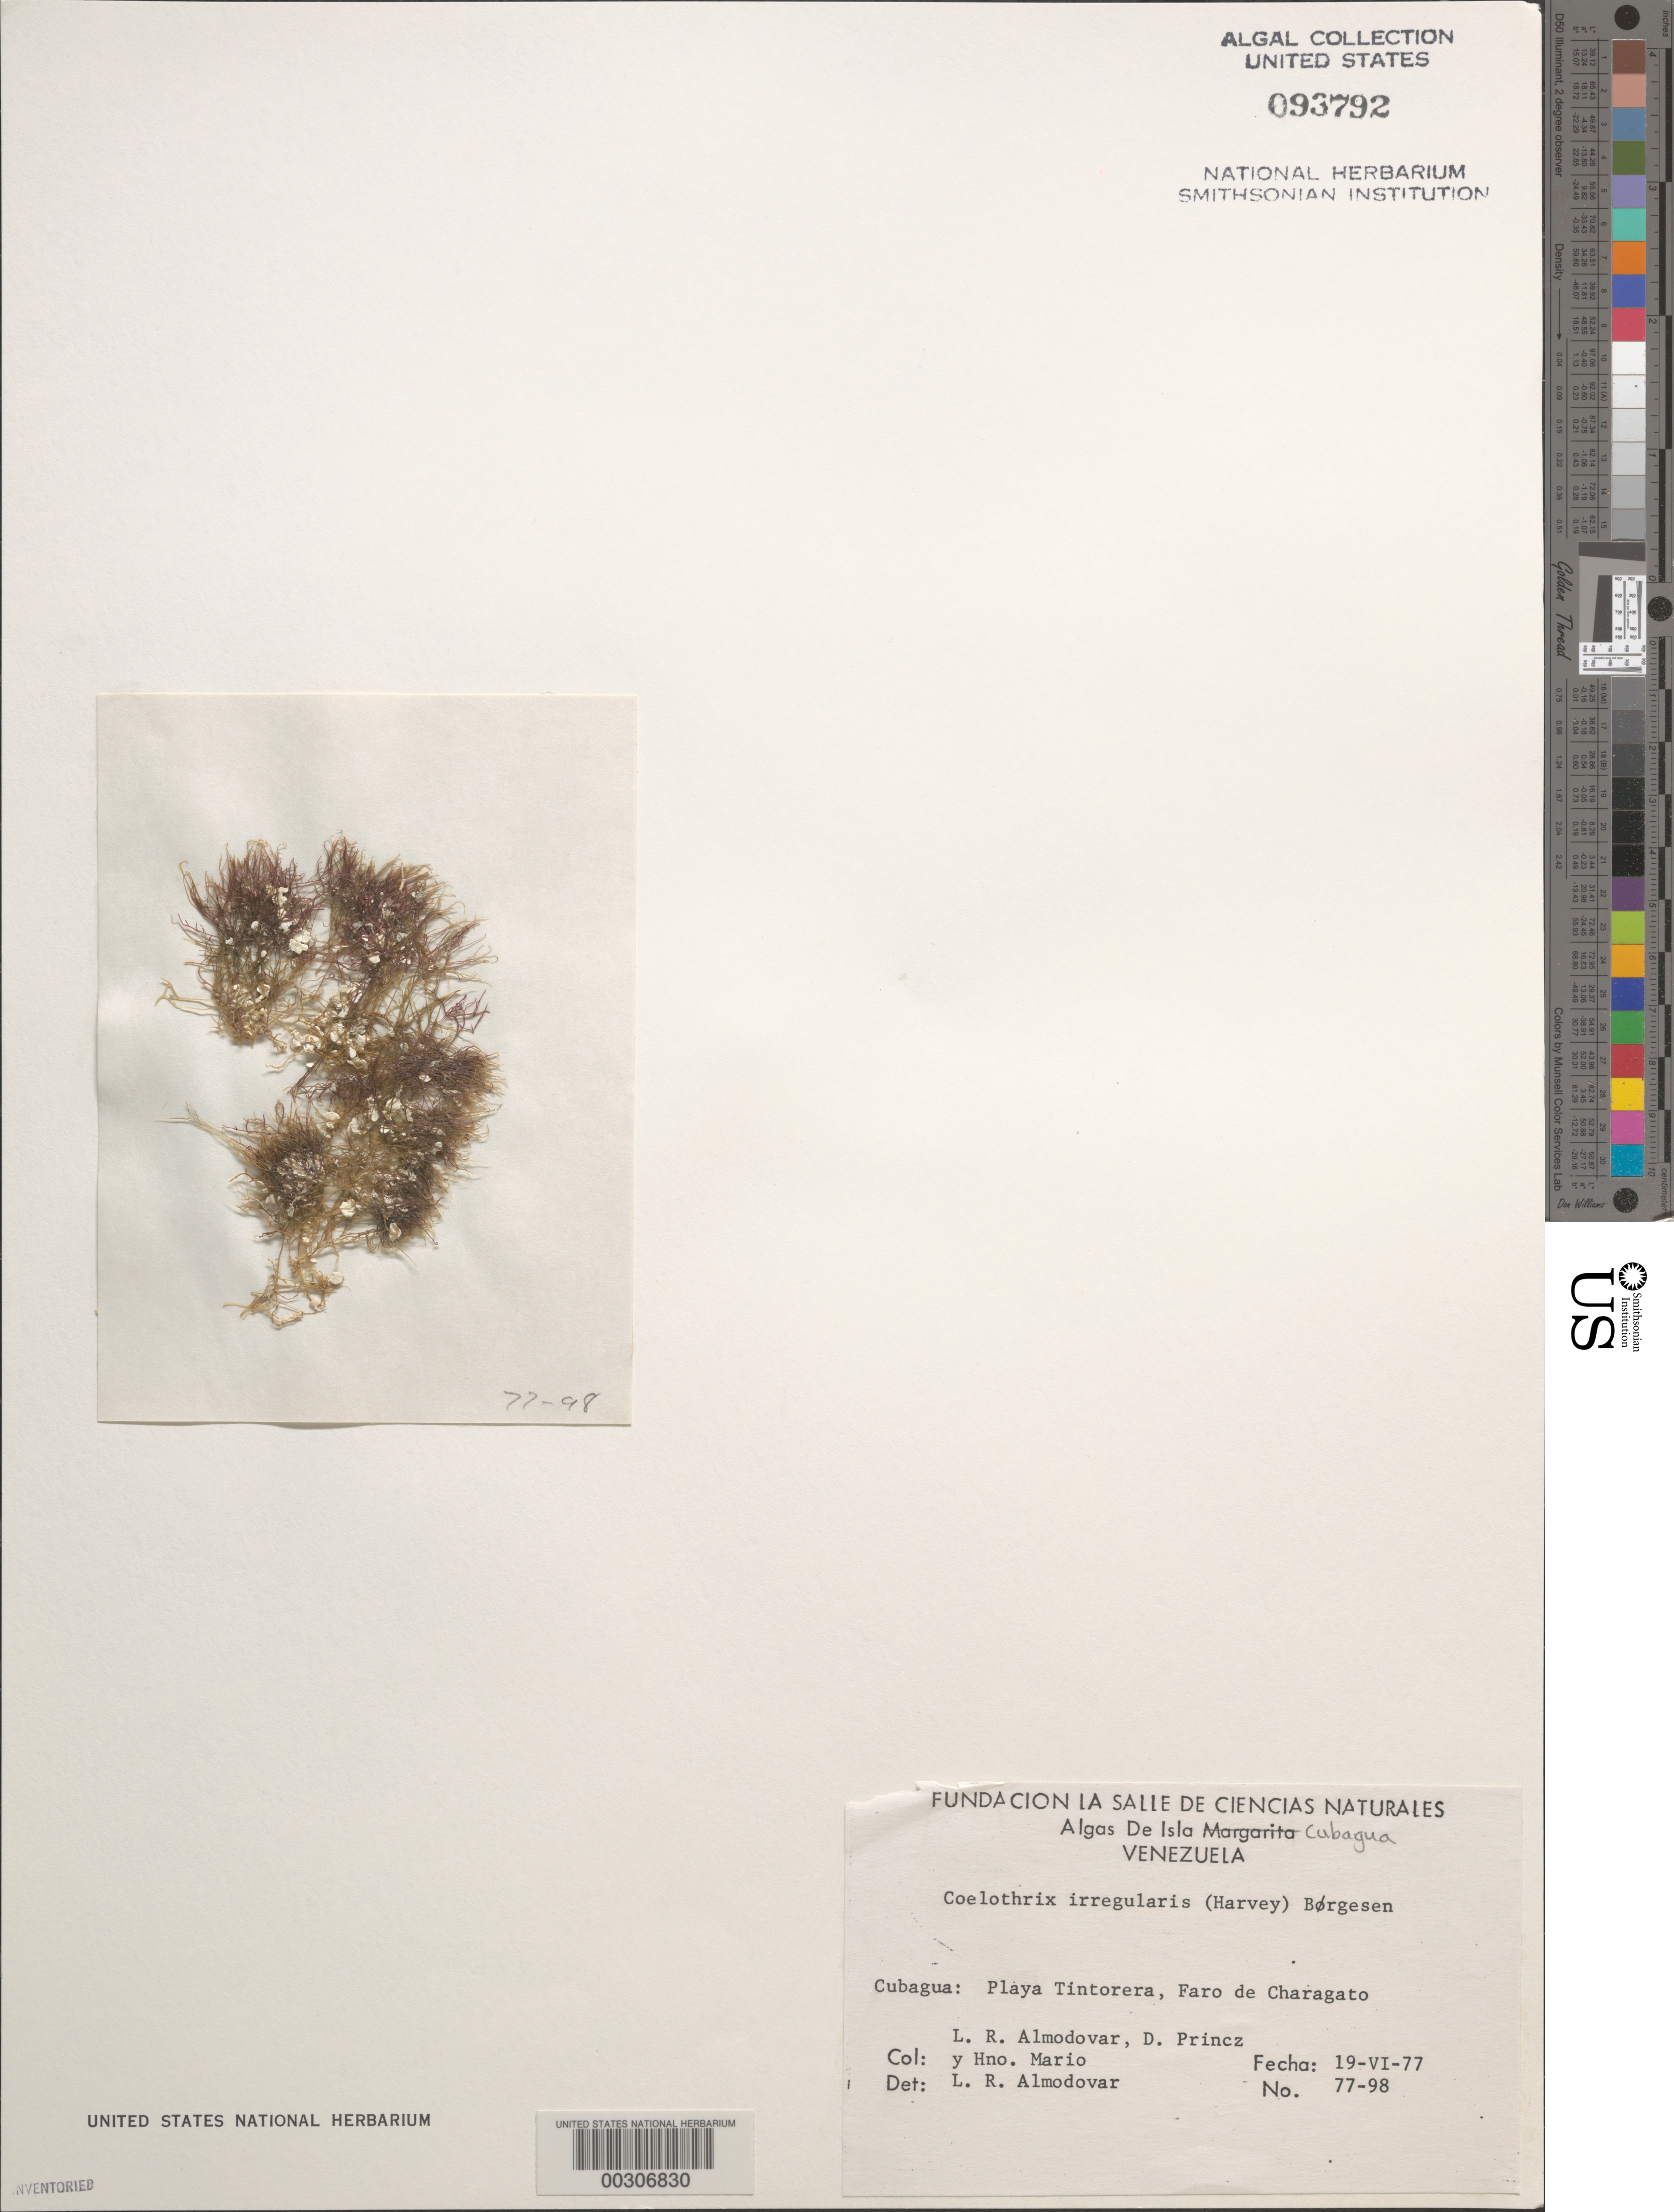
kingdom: Plantae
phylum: Rhodophyta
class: Florideophyceae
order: Rhodymeniales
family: Champiaceae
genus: Coelothrix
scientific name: Coelothrix irregularis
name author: (Harv.) Børgesen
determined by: Almodovar, L. R.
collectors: L. Almodovar, D. Princz & H. Mario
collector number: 77-98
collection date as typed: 19 Jun 1977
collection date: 1977-06-19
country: Venezuela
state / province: Nueva Esparta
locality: Playa tintorera, faro de charagato, isla cubagua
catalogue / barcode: US 93792